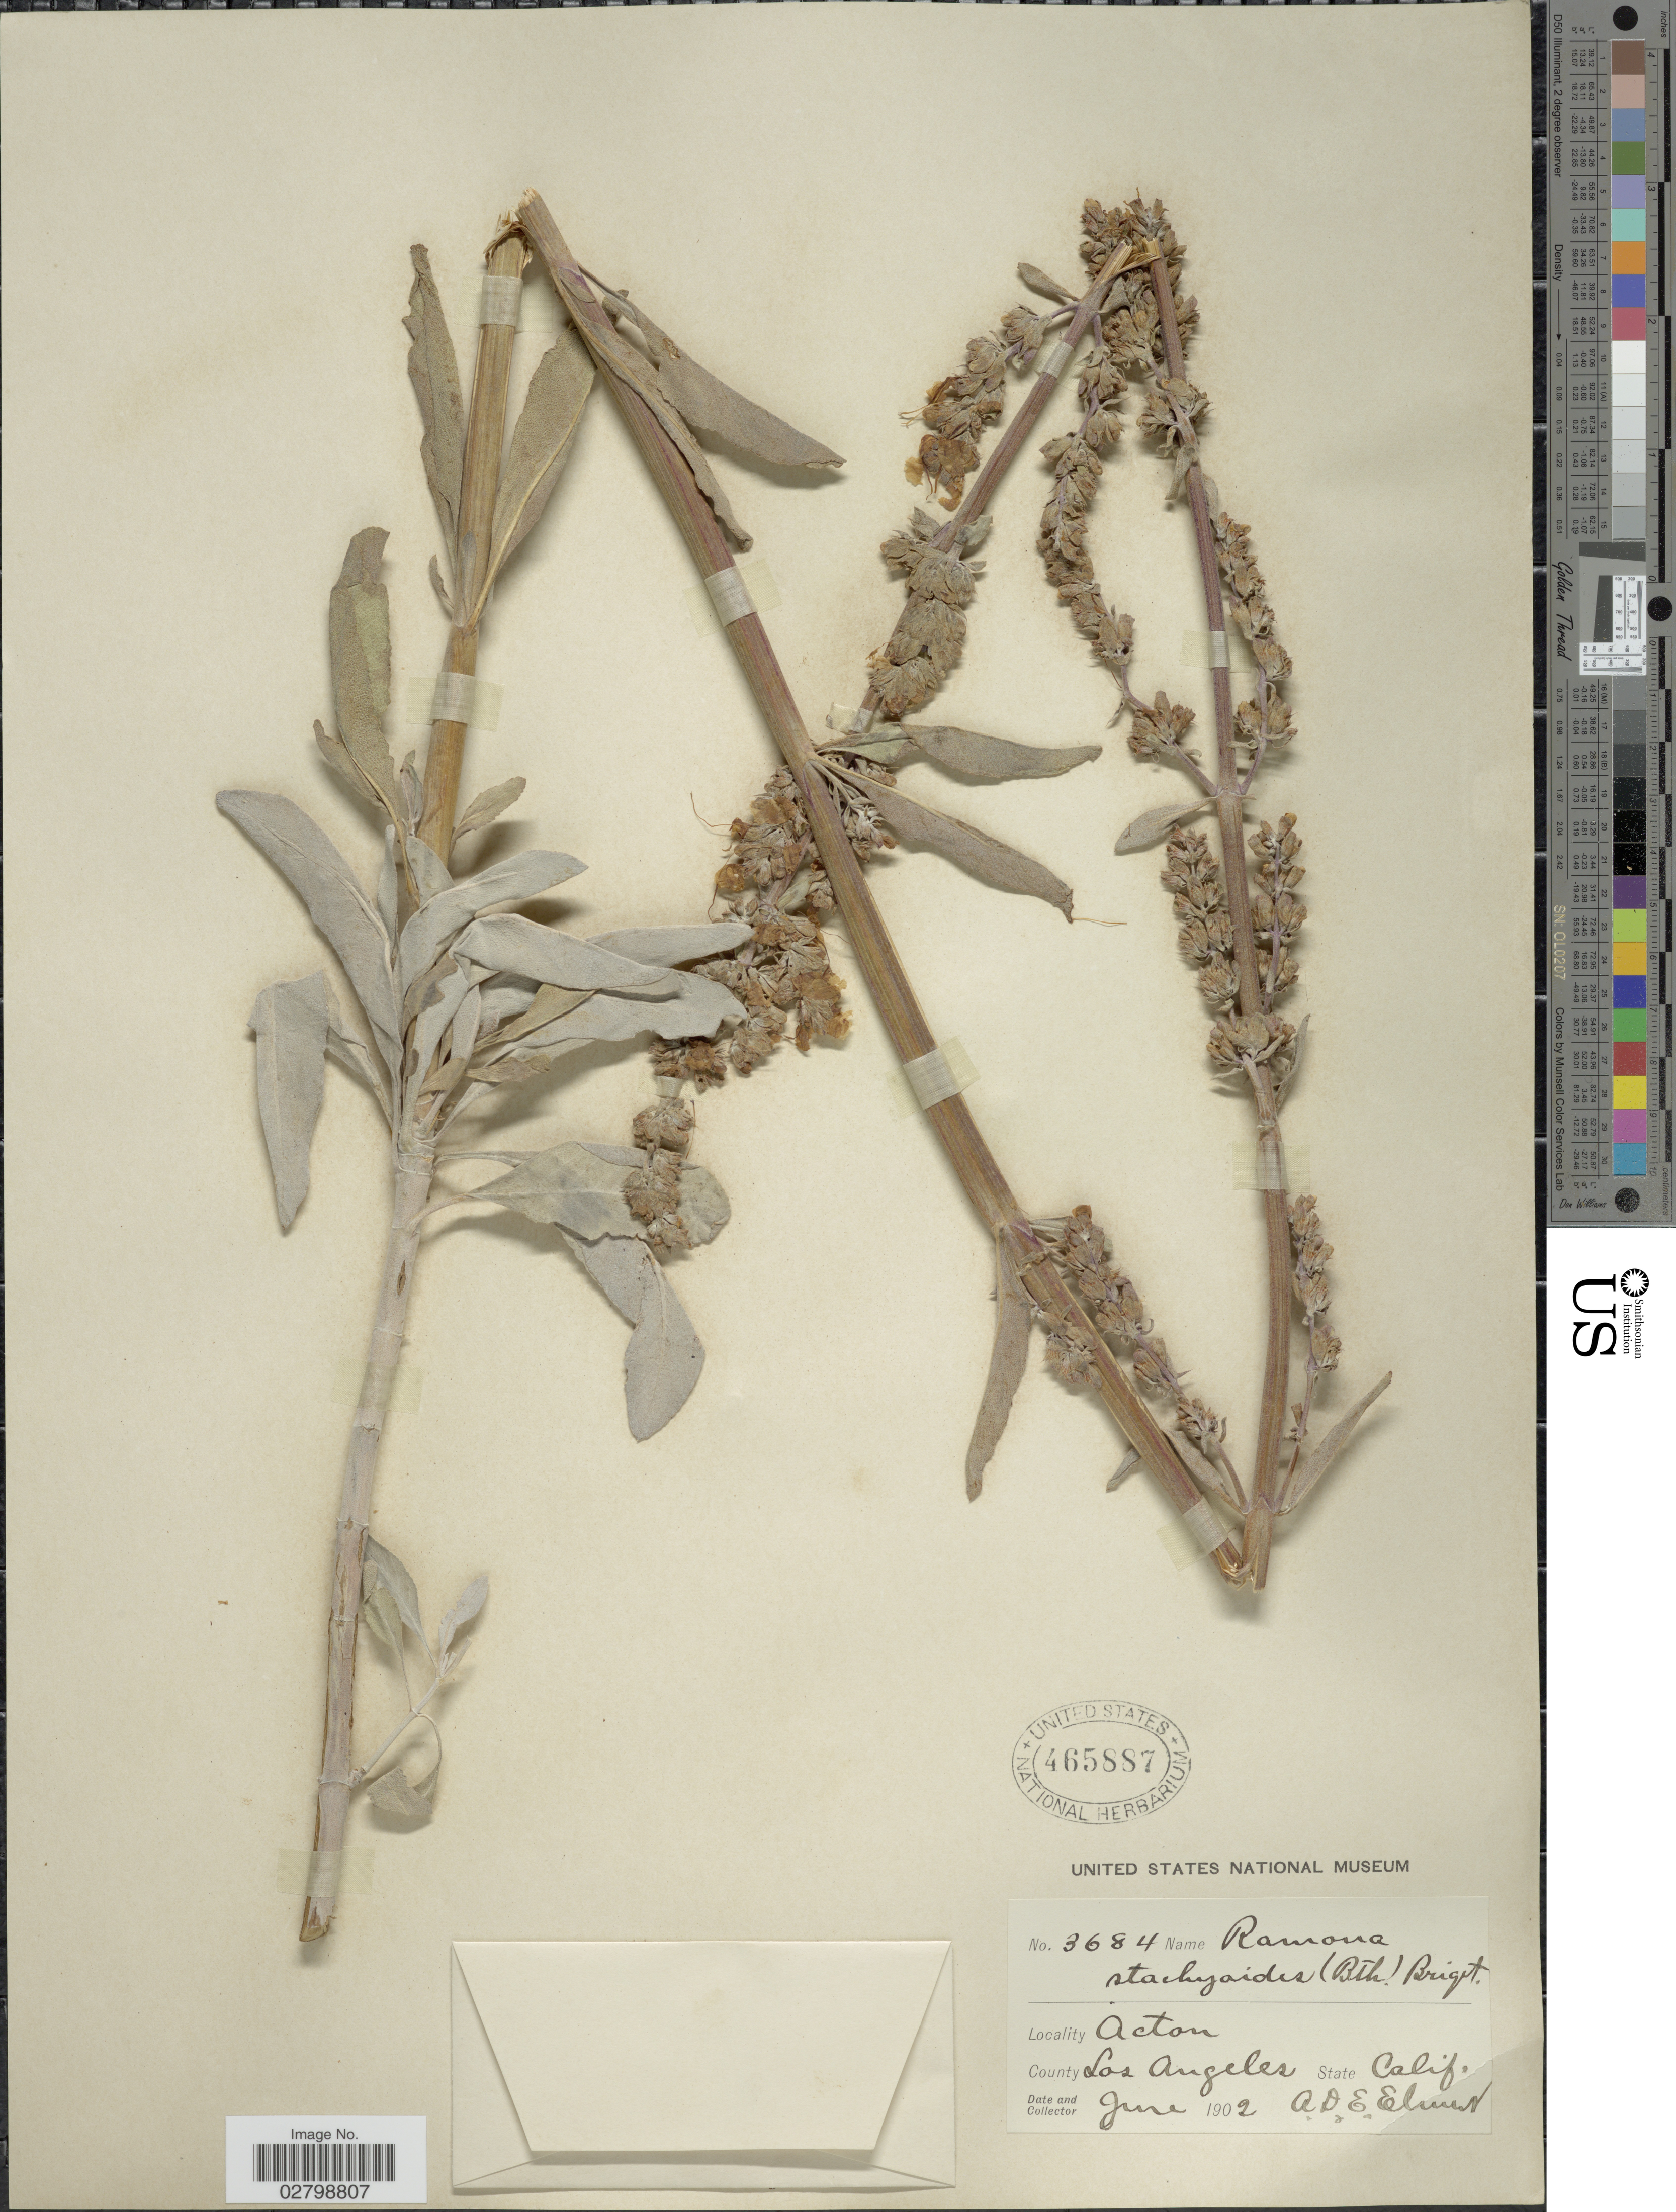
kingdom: Plantae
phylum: Tracheophyta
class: Magnoliopsida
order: Lamiales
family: Lamiaceae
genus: Salvia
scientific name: Salvia apiana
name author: Jeps.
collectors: A. D. E. Elmer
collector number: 3684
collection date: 1902-06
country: United States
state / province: California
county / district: Los Angeles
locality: Acton, County Los Angeles.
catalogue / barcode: US 465887